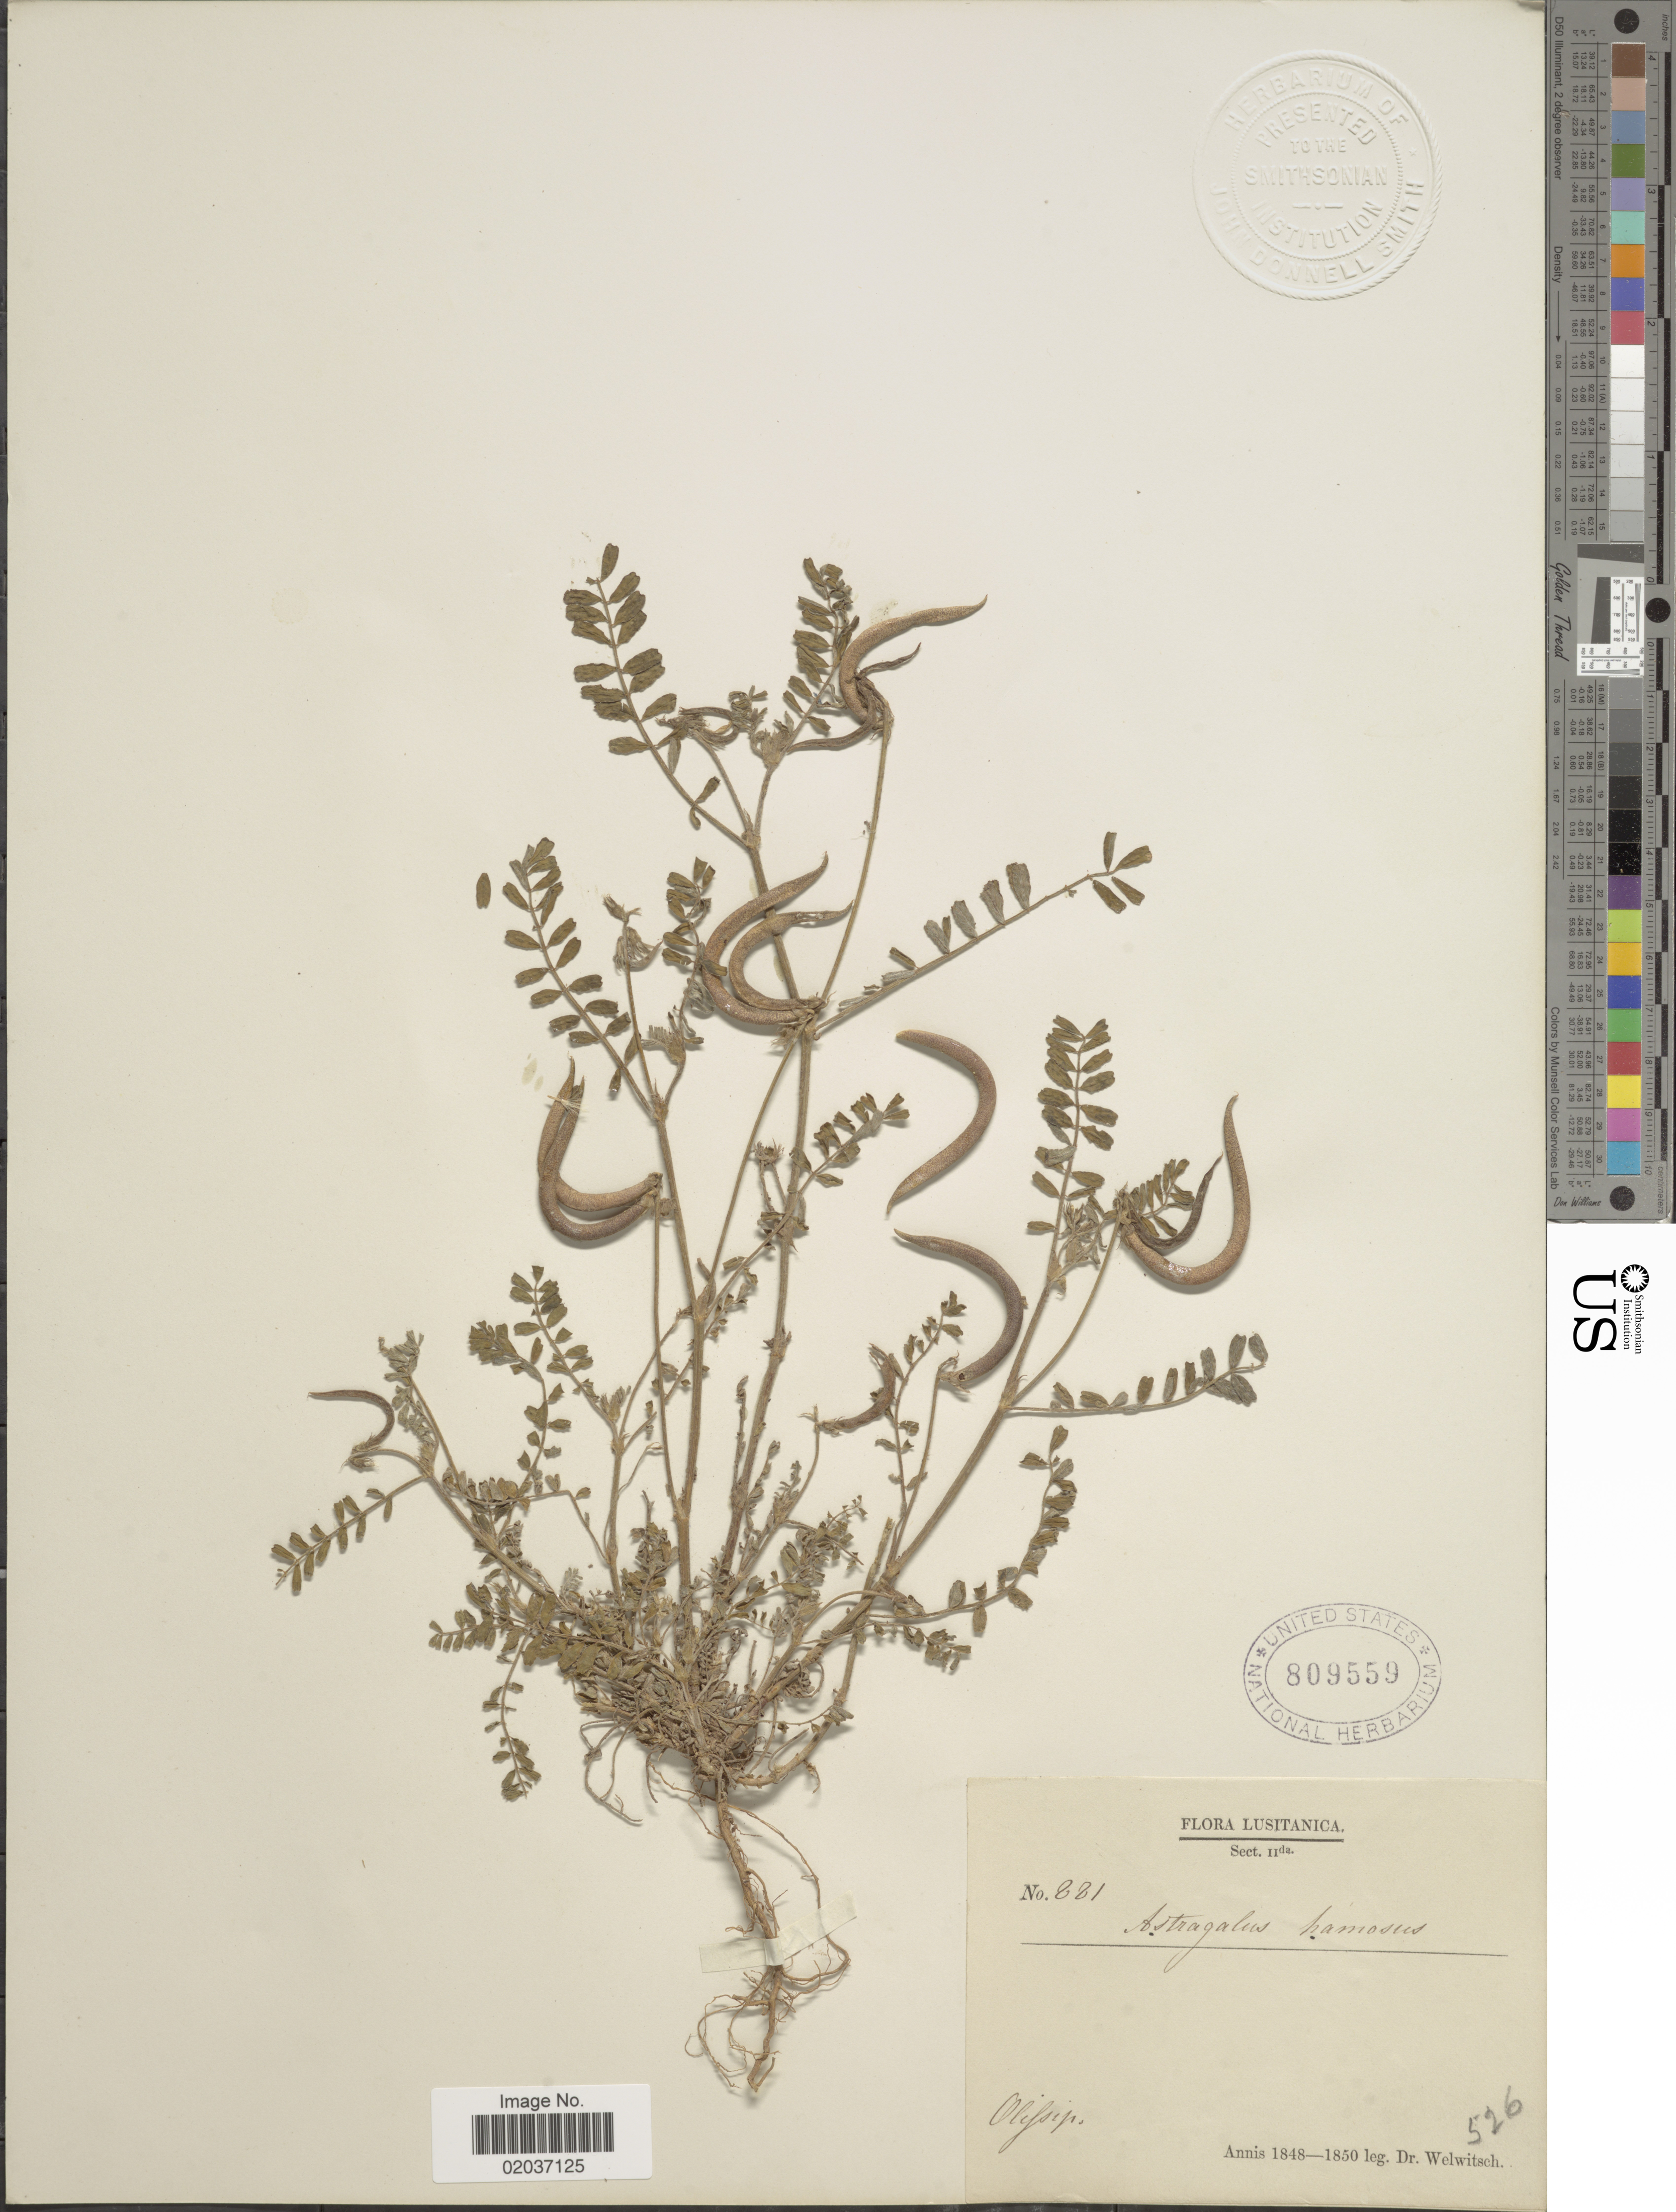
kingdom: Plantae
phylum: Tracheophyta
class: Magnoliopsida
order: Fabales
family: Fabaceae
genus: Astragalus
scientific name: Astragalus hamosus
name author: L.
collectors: -. Welwitsch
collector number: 881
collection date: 1848/1850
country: Portugal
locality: Lusitanica. Olifsip [interpreted].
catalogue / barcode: US 809559